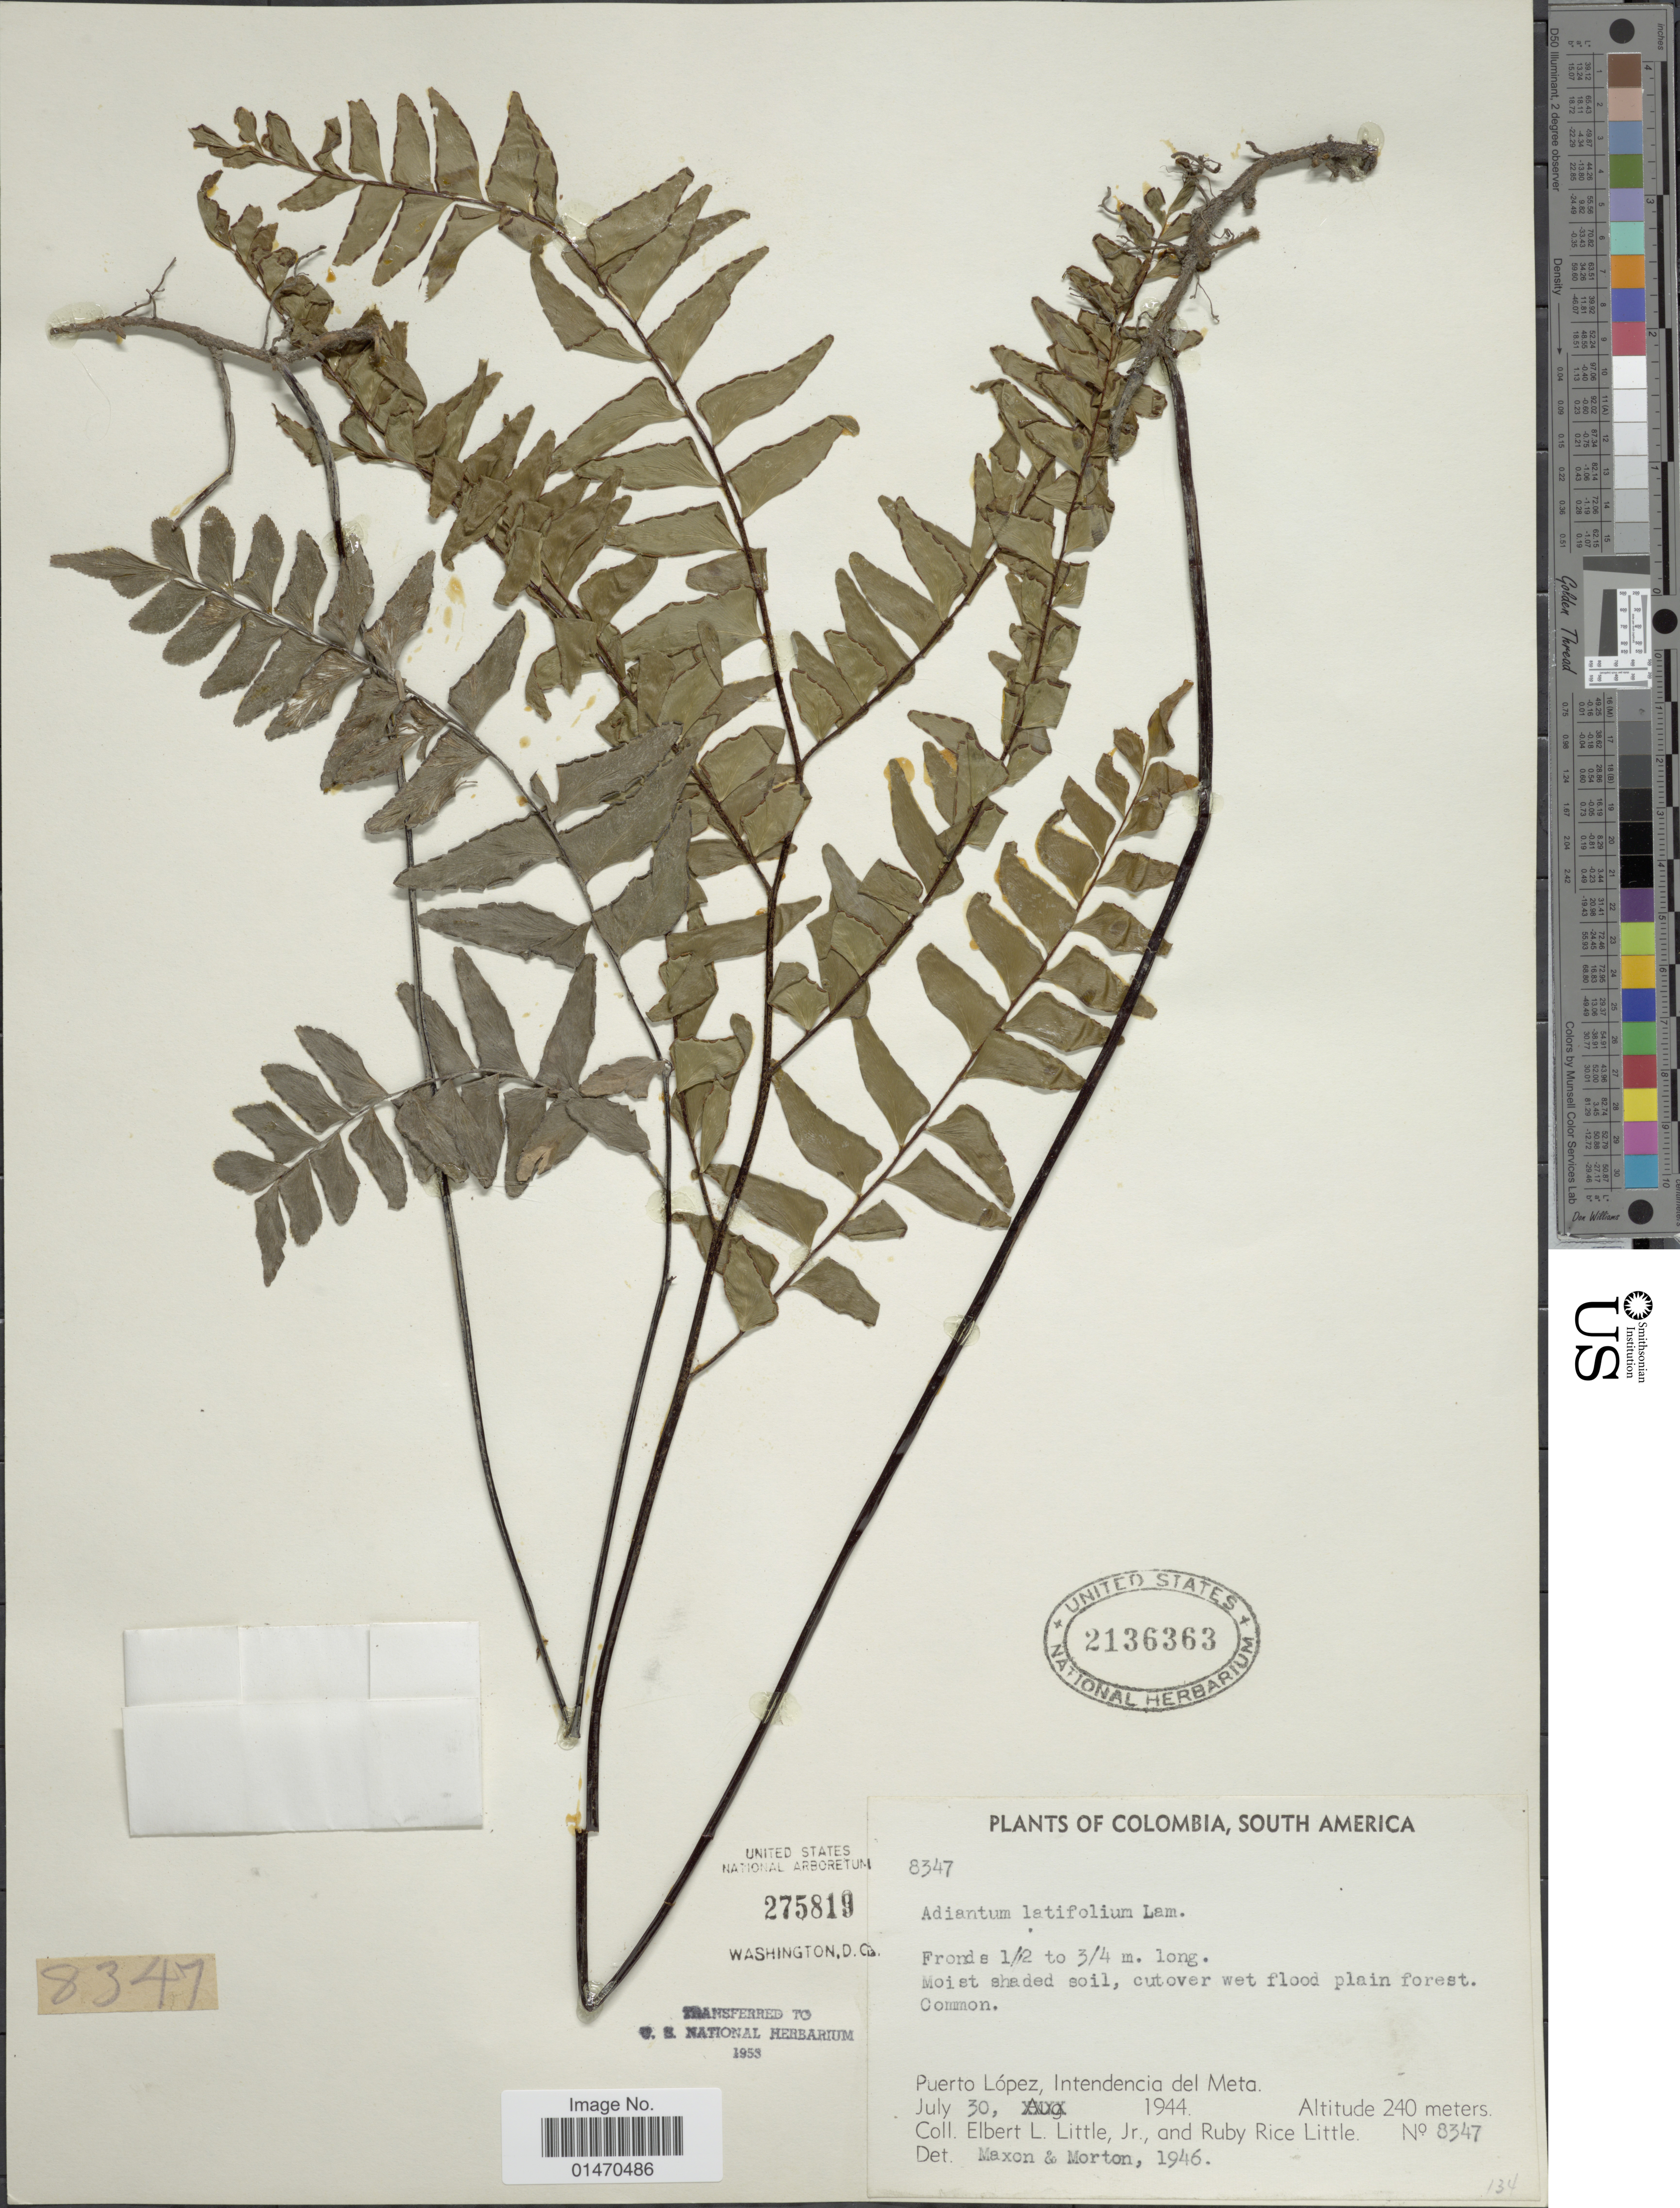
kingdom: Plantae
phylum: Tracheophyta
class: Polypodiopsida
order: Polypodiales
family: Pteridaceae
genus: Adiantum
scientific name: Adiantum latifolium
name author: Lam.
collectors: E. L. Little & R. R. Little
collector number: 8347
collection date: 1944-07-30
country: Colombia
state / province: Meta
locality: Puerto López, Intendencia del Meta, South America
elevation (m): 240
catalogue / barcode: US 2136363